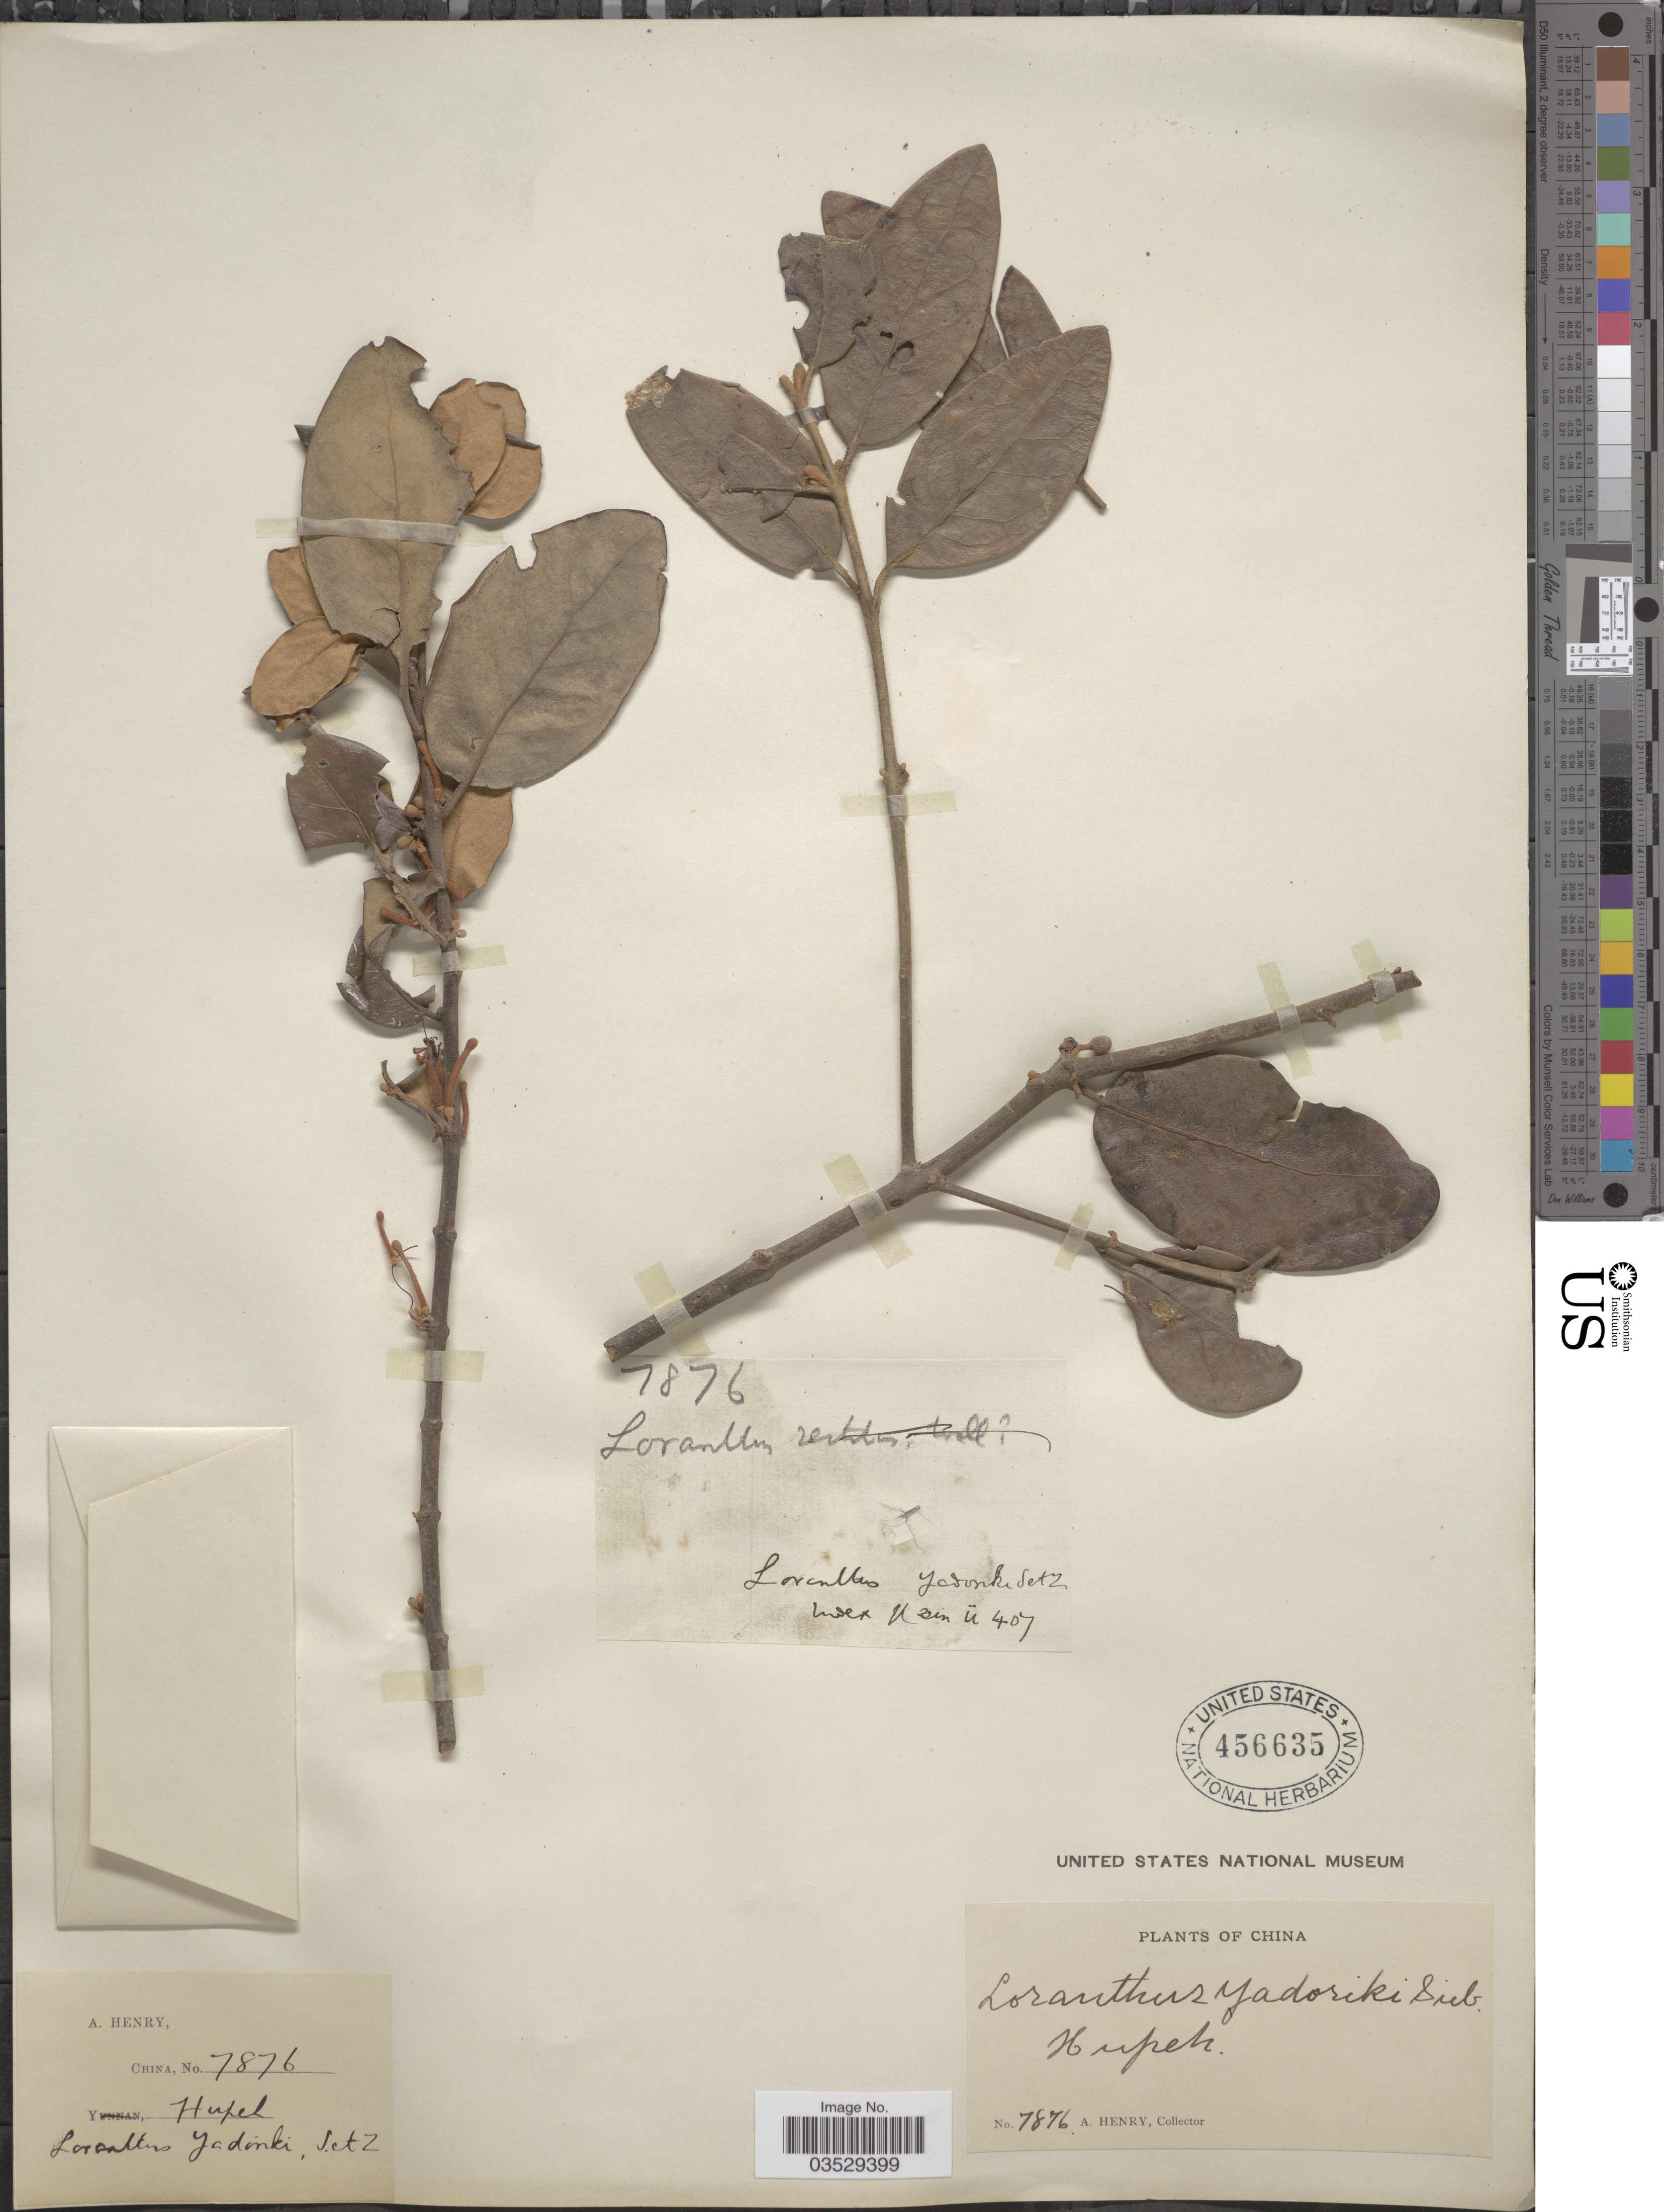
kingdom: Plantae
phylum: Tracheophyta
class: Magnoliopsida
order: Santalales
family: Loranthaceae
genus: Taxillus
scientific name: Taxillus yadoriki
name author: (Maxim.) Danser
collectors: A. Henry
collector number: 7876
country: China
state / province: Hubei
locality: Hupeh.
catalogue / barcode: US 456635